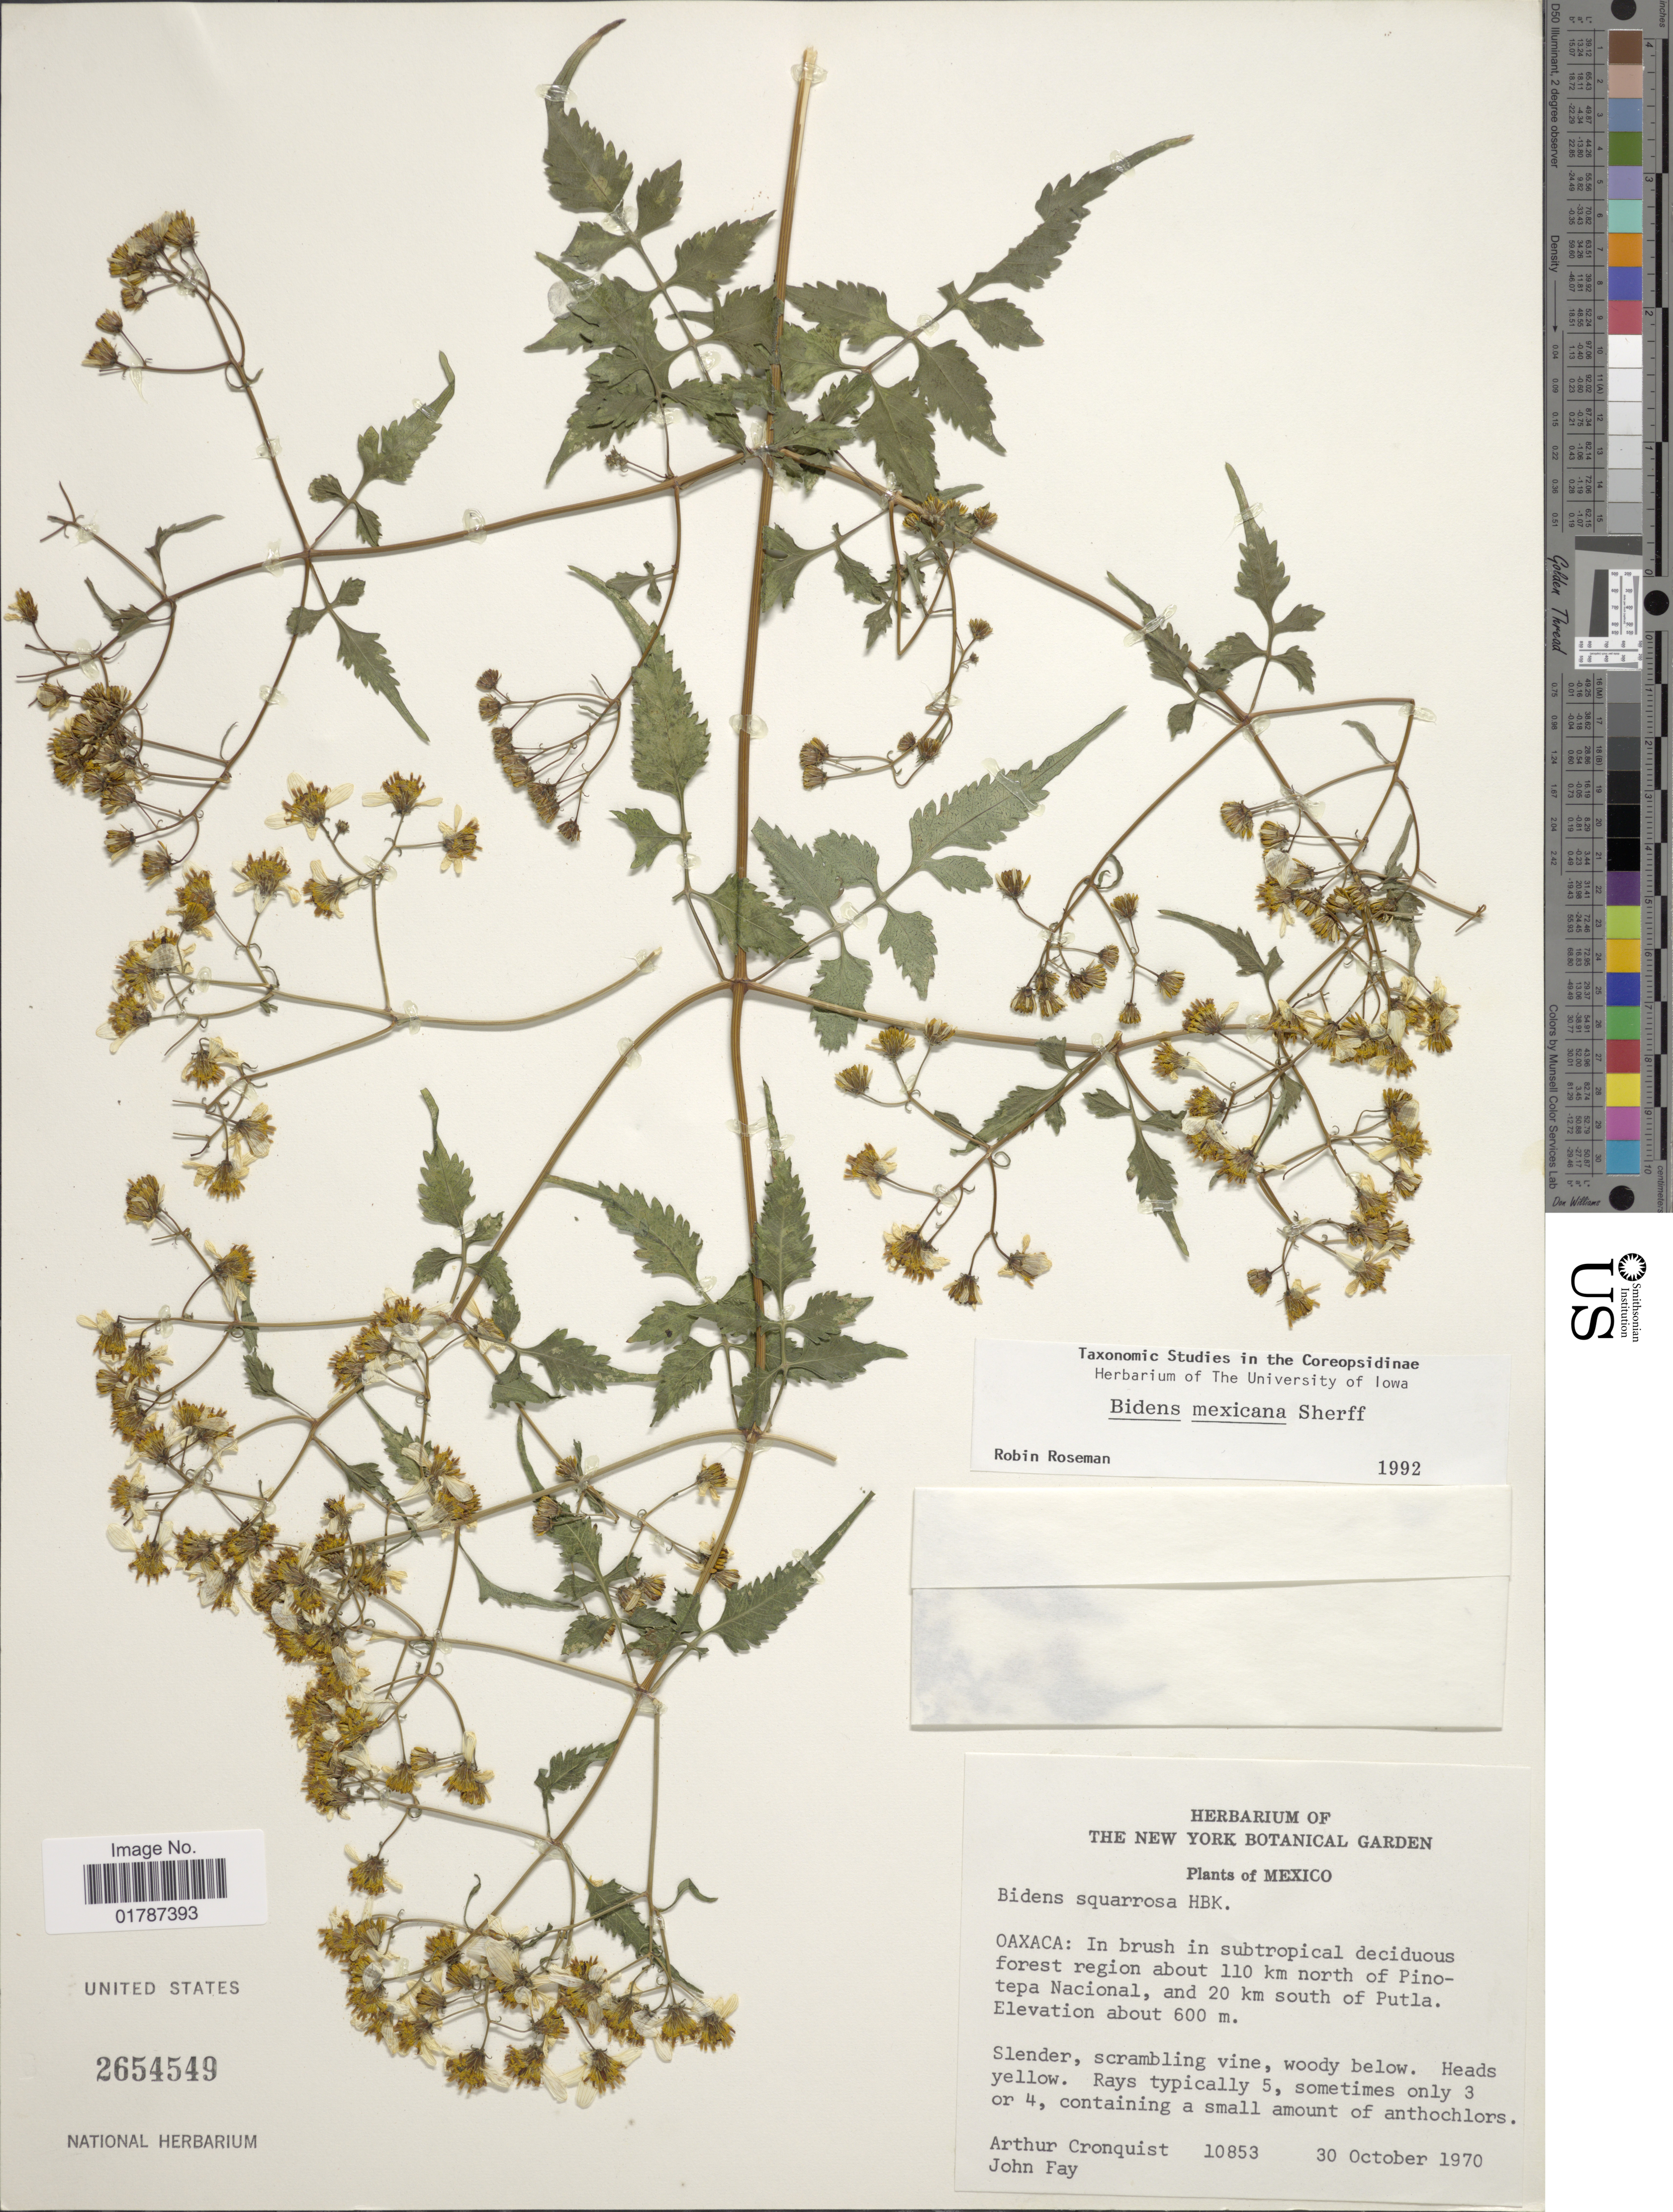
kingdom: Plantae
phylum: Tracheophyta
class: Magnoliopsida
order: Asterales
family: Asteraceae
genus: Bidens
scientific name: Bidens mexicana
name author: Sherff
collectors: A. J. Cronquist & J. M. Fay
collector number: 10853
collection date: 1970-10-30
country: Mexico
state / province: Oaxaca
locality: Oaxaca: In brush in subtropical deciduous forest region about 110 km north of Pinotepa Nacional, and 20 km south of Putla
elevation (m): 600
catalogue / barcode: US 2654549